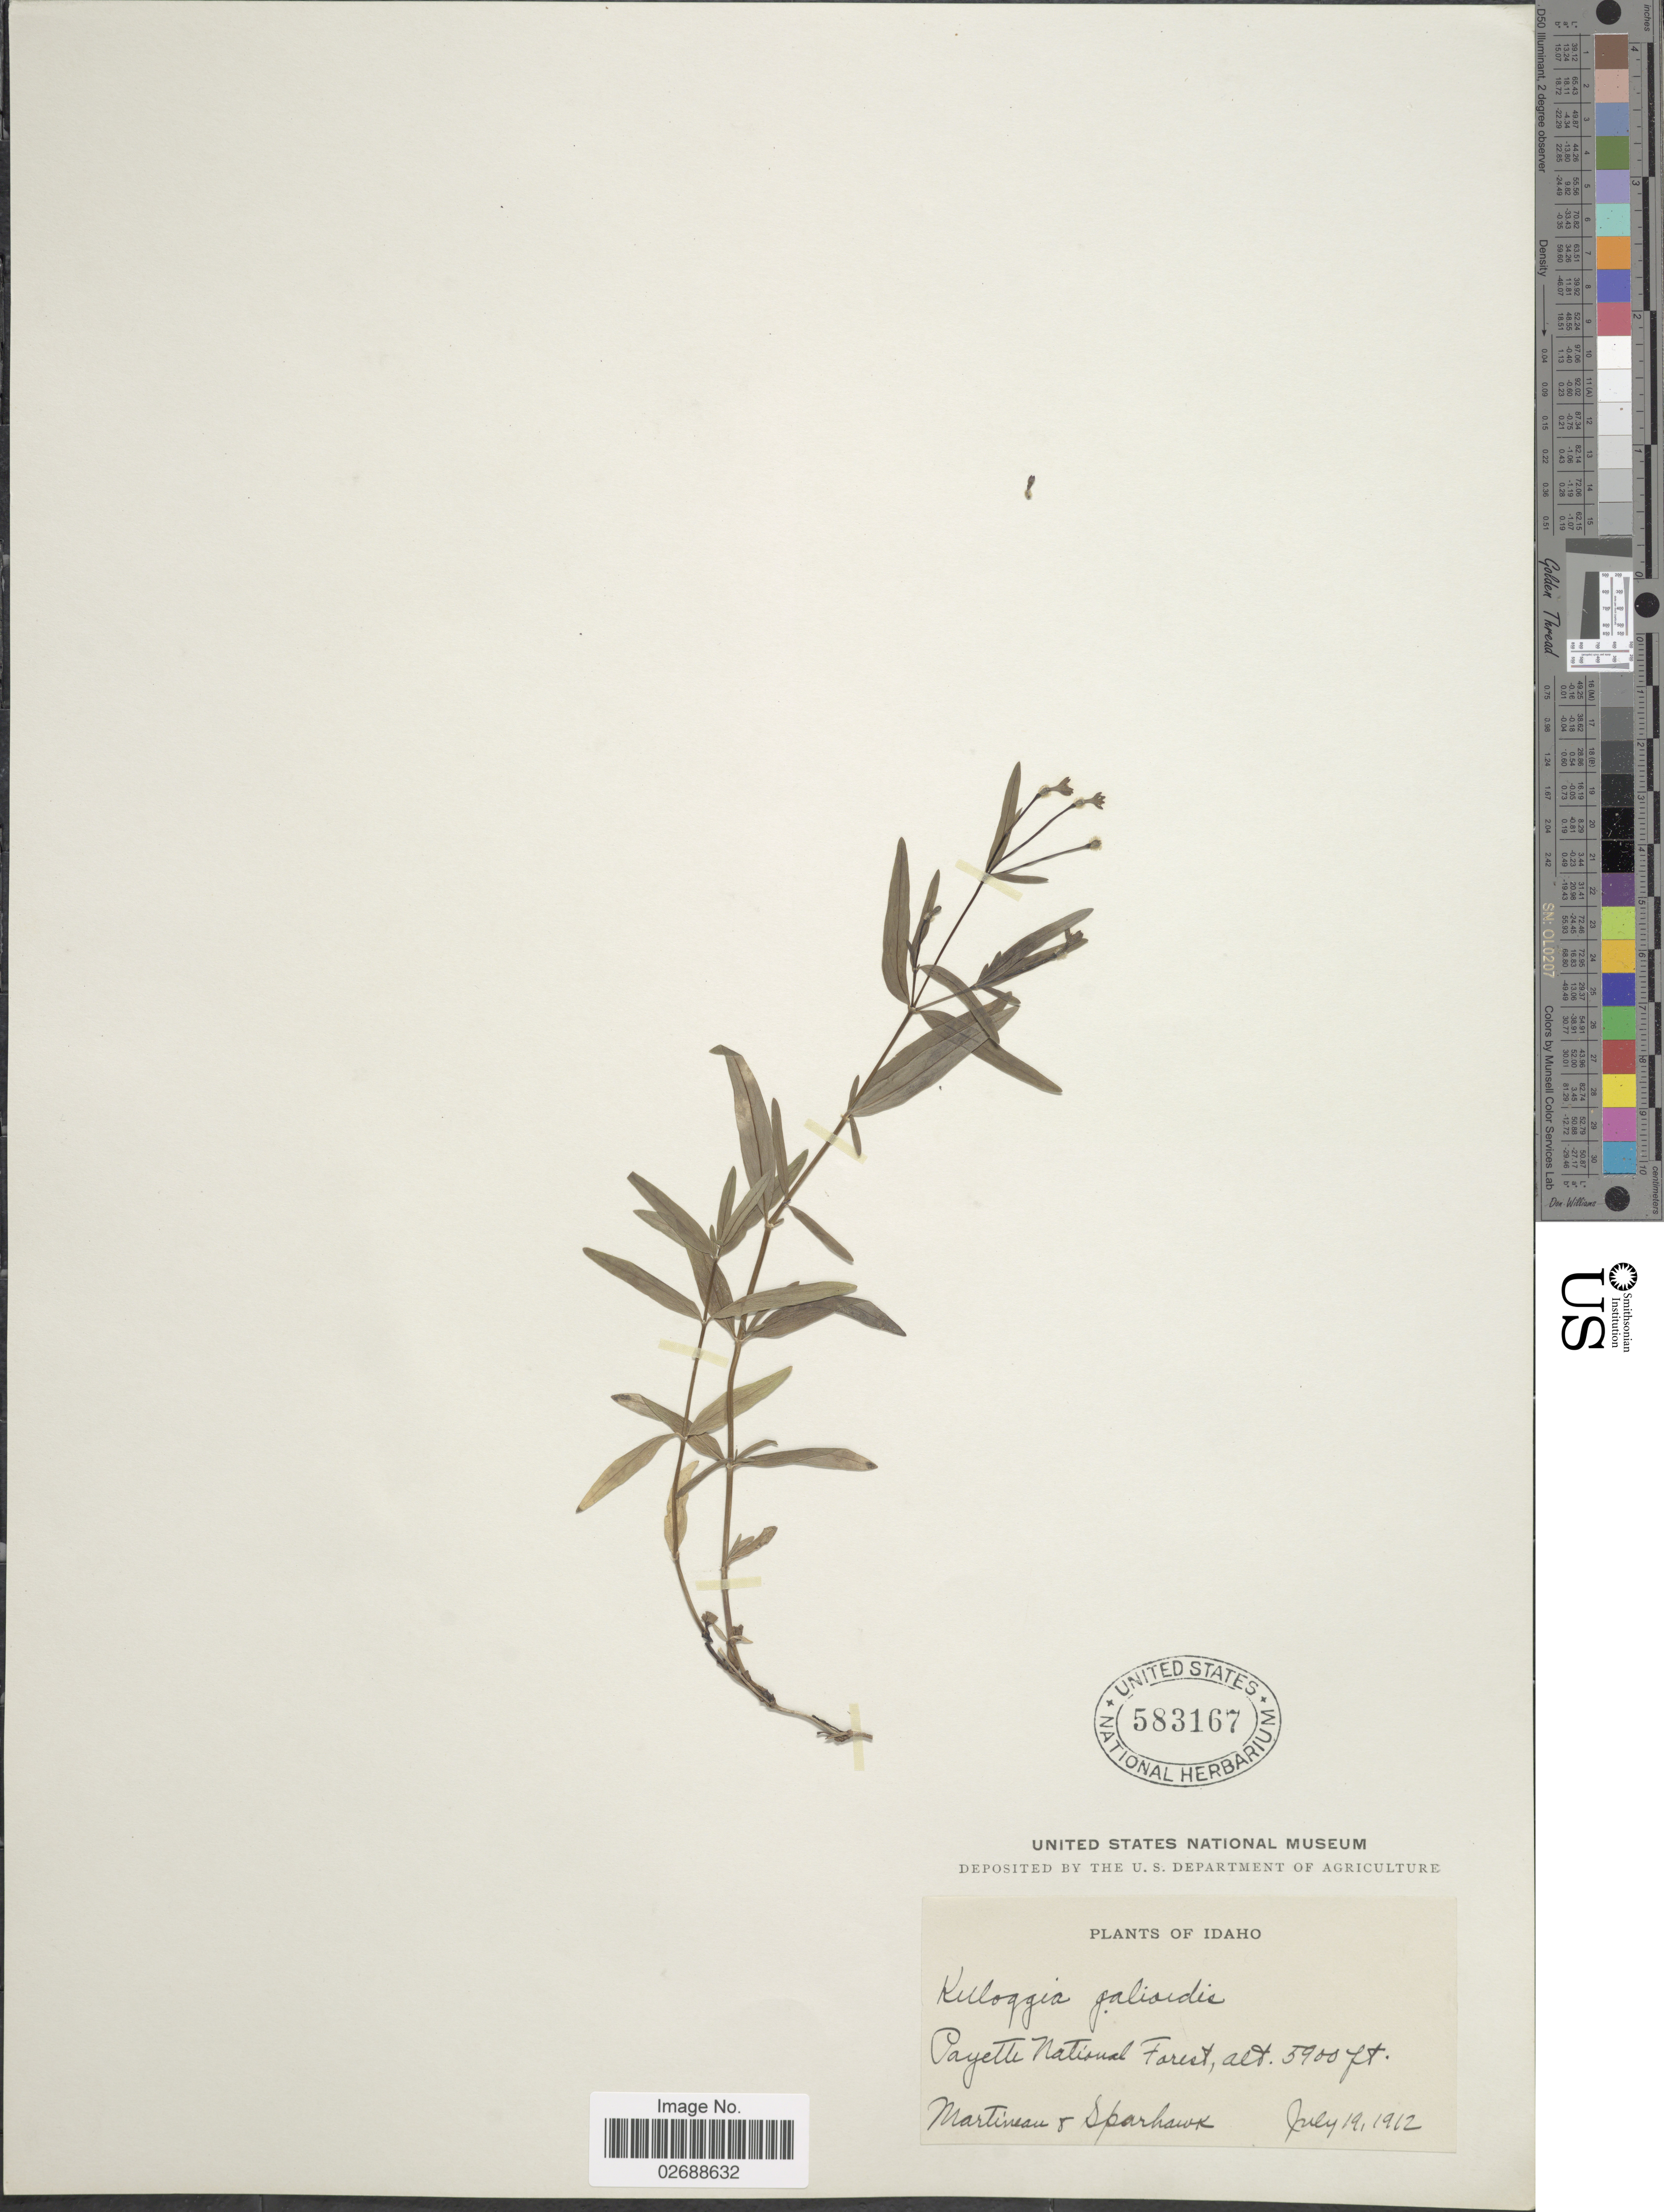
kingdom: Plantae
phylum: Tracheophyta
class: Magnoliopsida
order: Gentianales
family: Rubiaceae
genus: Kelloggia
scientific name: Kelloggia galioides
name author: Torr.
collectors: Martineau & Sparhawk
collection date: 1912-07-19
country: United States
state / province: Idaho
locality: Payette National Forest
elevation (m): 1798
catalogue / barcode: US 583167